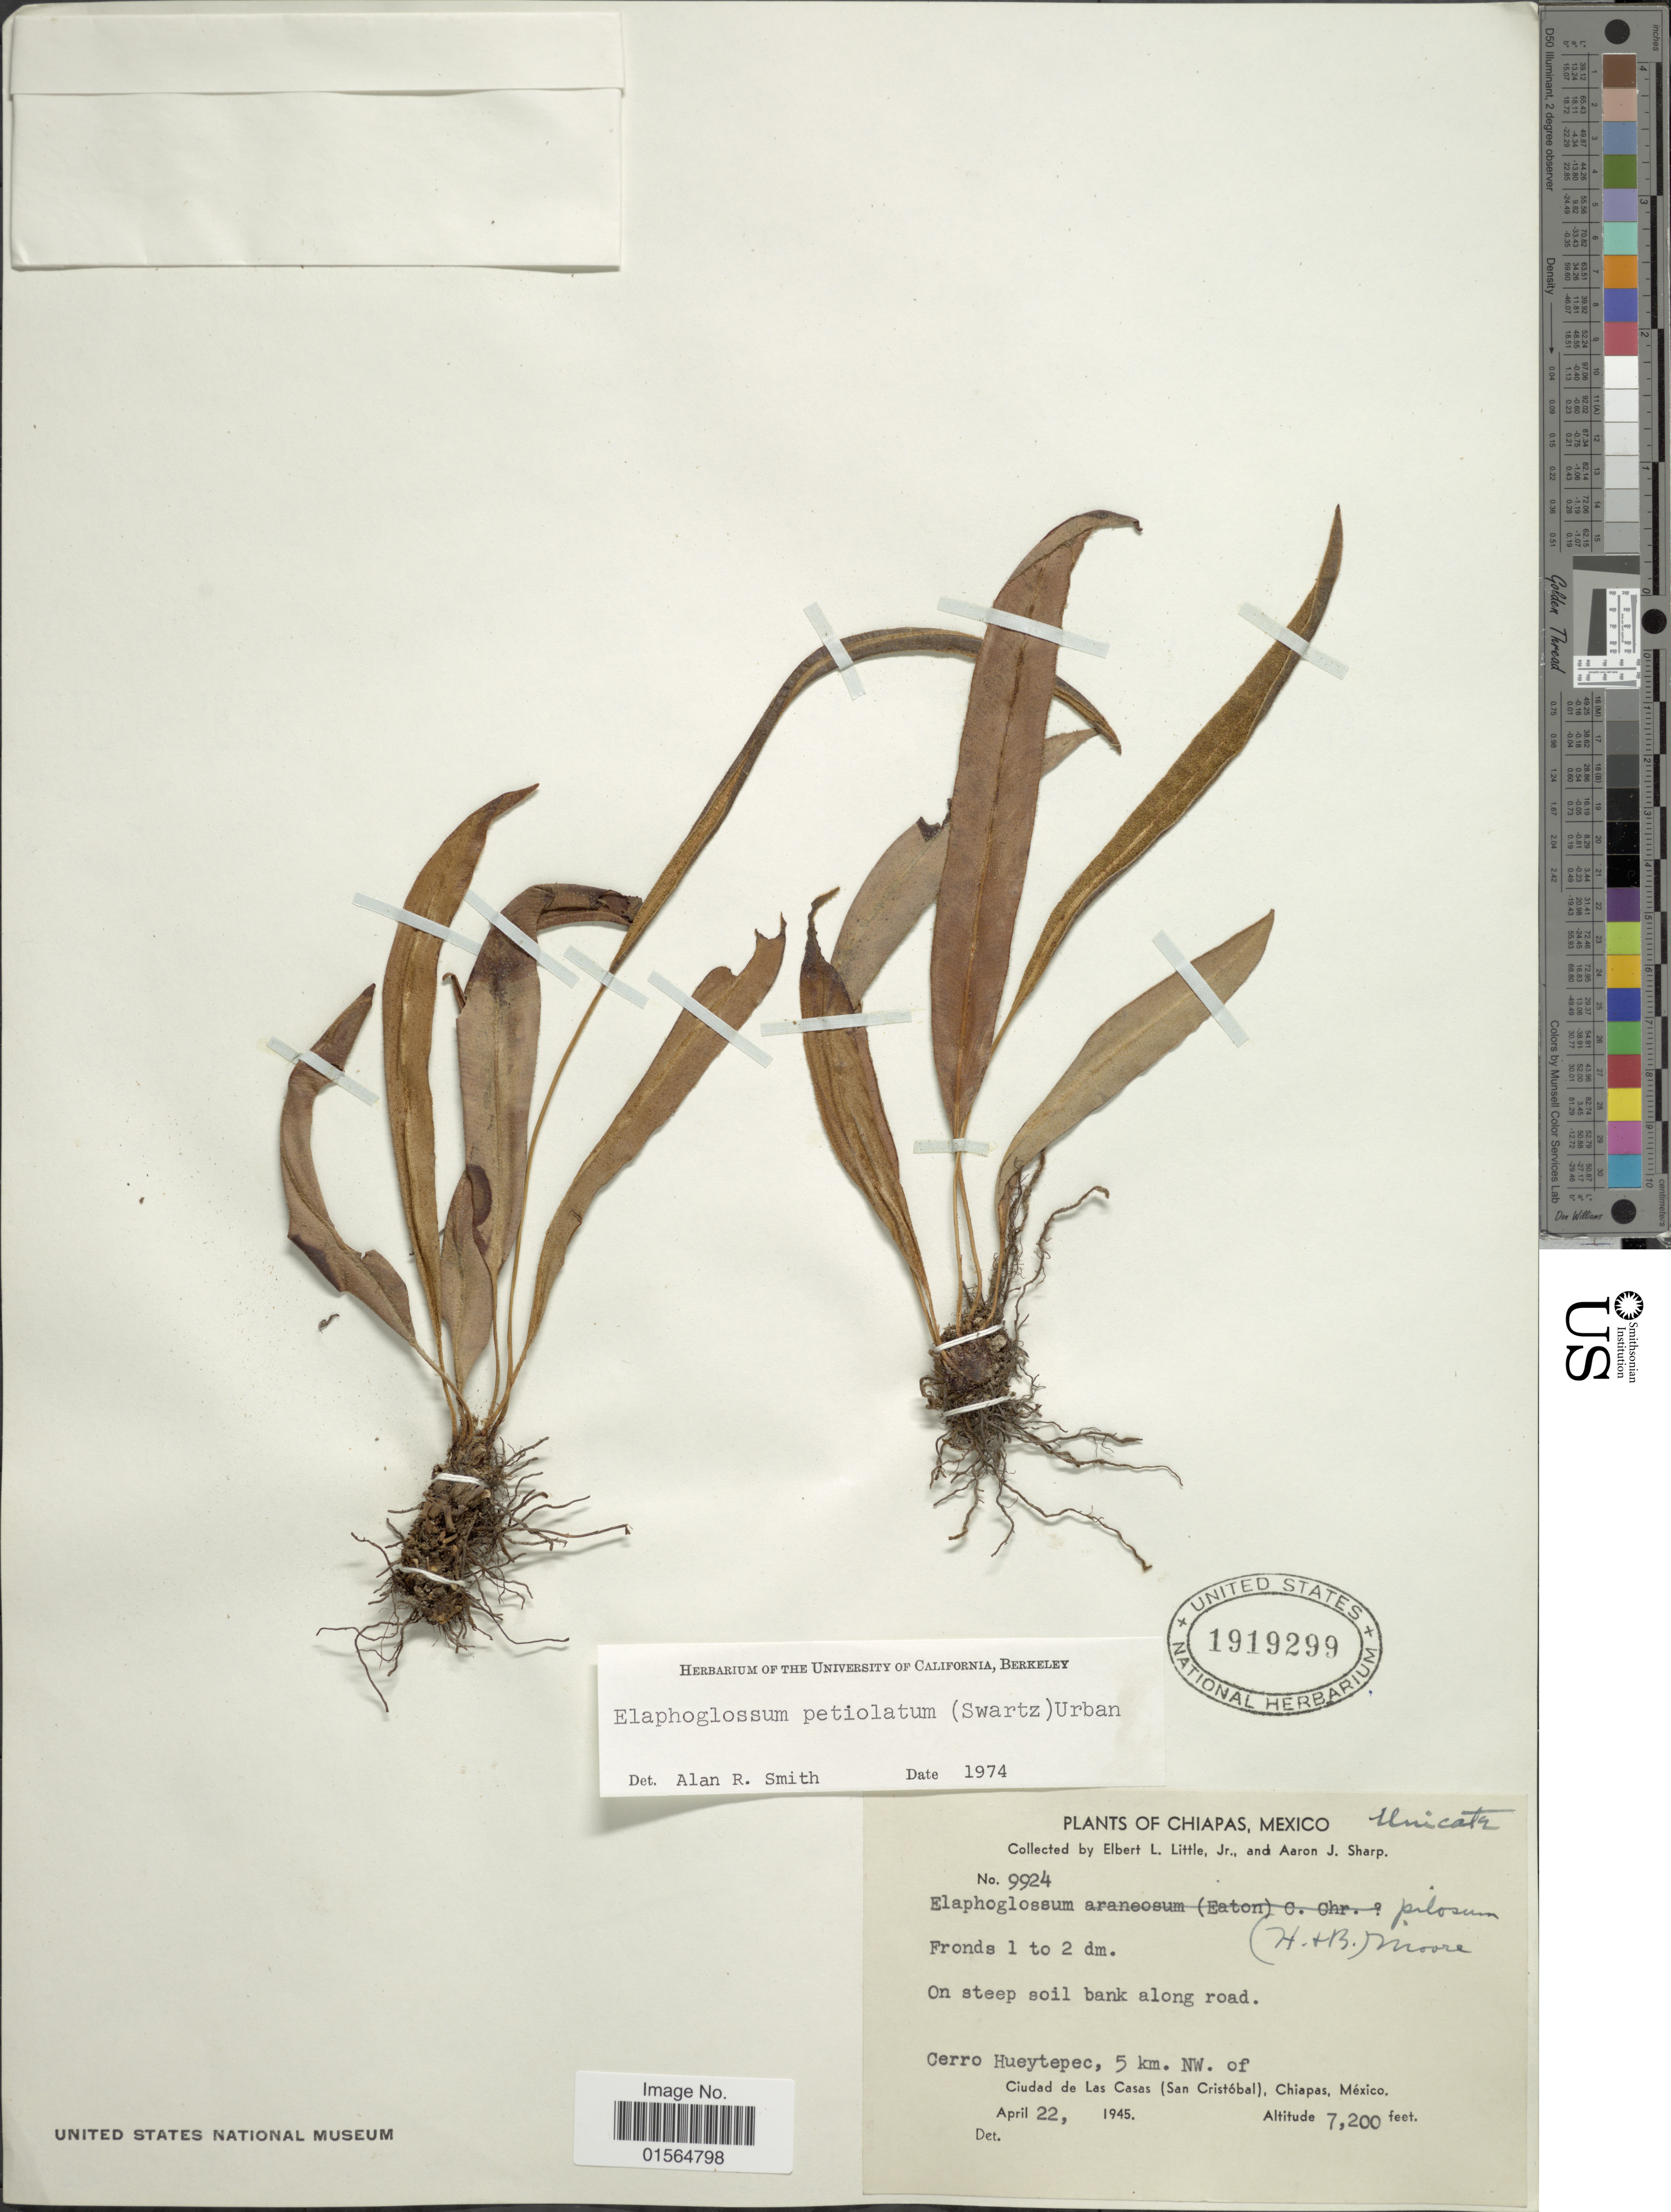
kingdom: Plantae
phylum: Tracheophyta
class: Polypodiopsida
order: Polypodiales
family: Dryopteridaceae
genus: Elaphoglossum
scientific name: Elaphoglossum petiolatum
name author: (Sw.) Urb.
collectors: E. L. Little & Mrs A. J. Sharp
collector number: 9924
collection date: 1945-04-22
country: Mexico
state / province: Chiapas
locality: Cerro Hueytepec, 5 km. NW. of Ciudad de Las Casas (San Cristobal)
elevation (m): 2195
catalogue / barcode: US 1919299